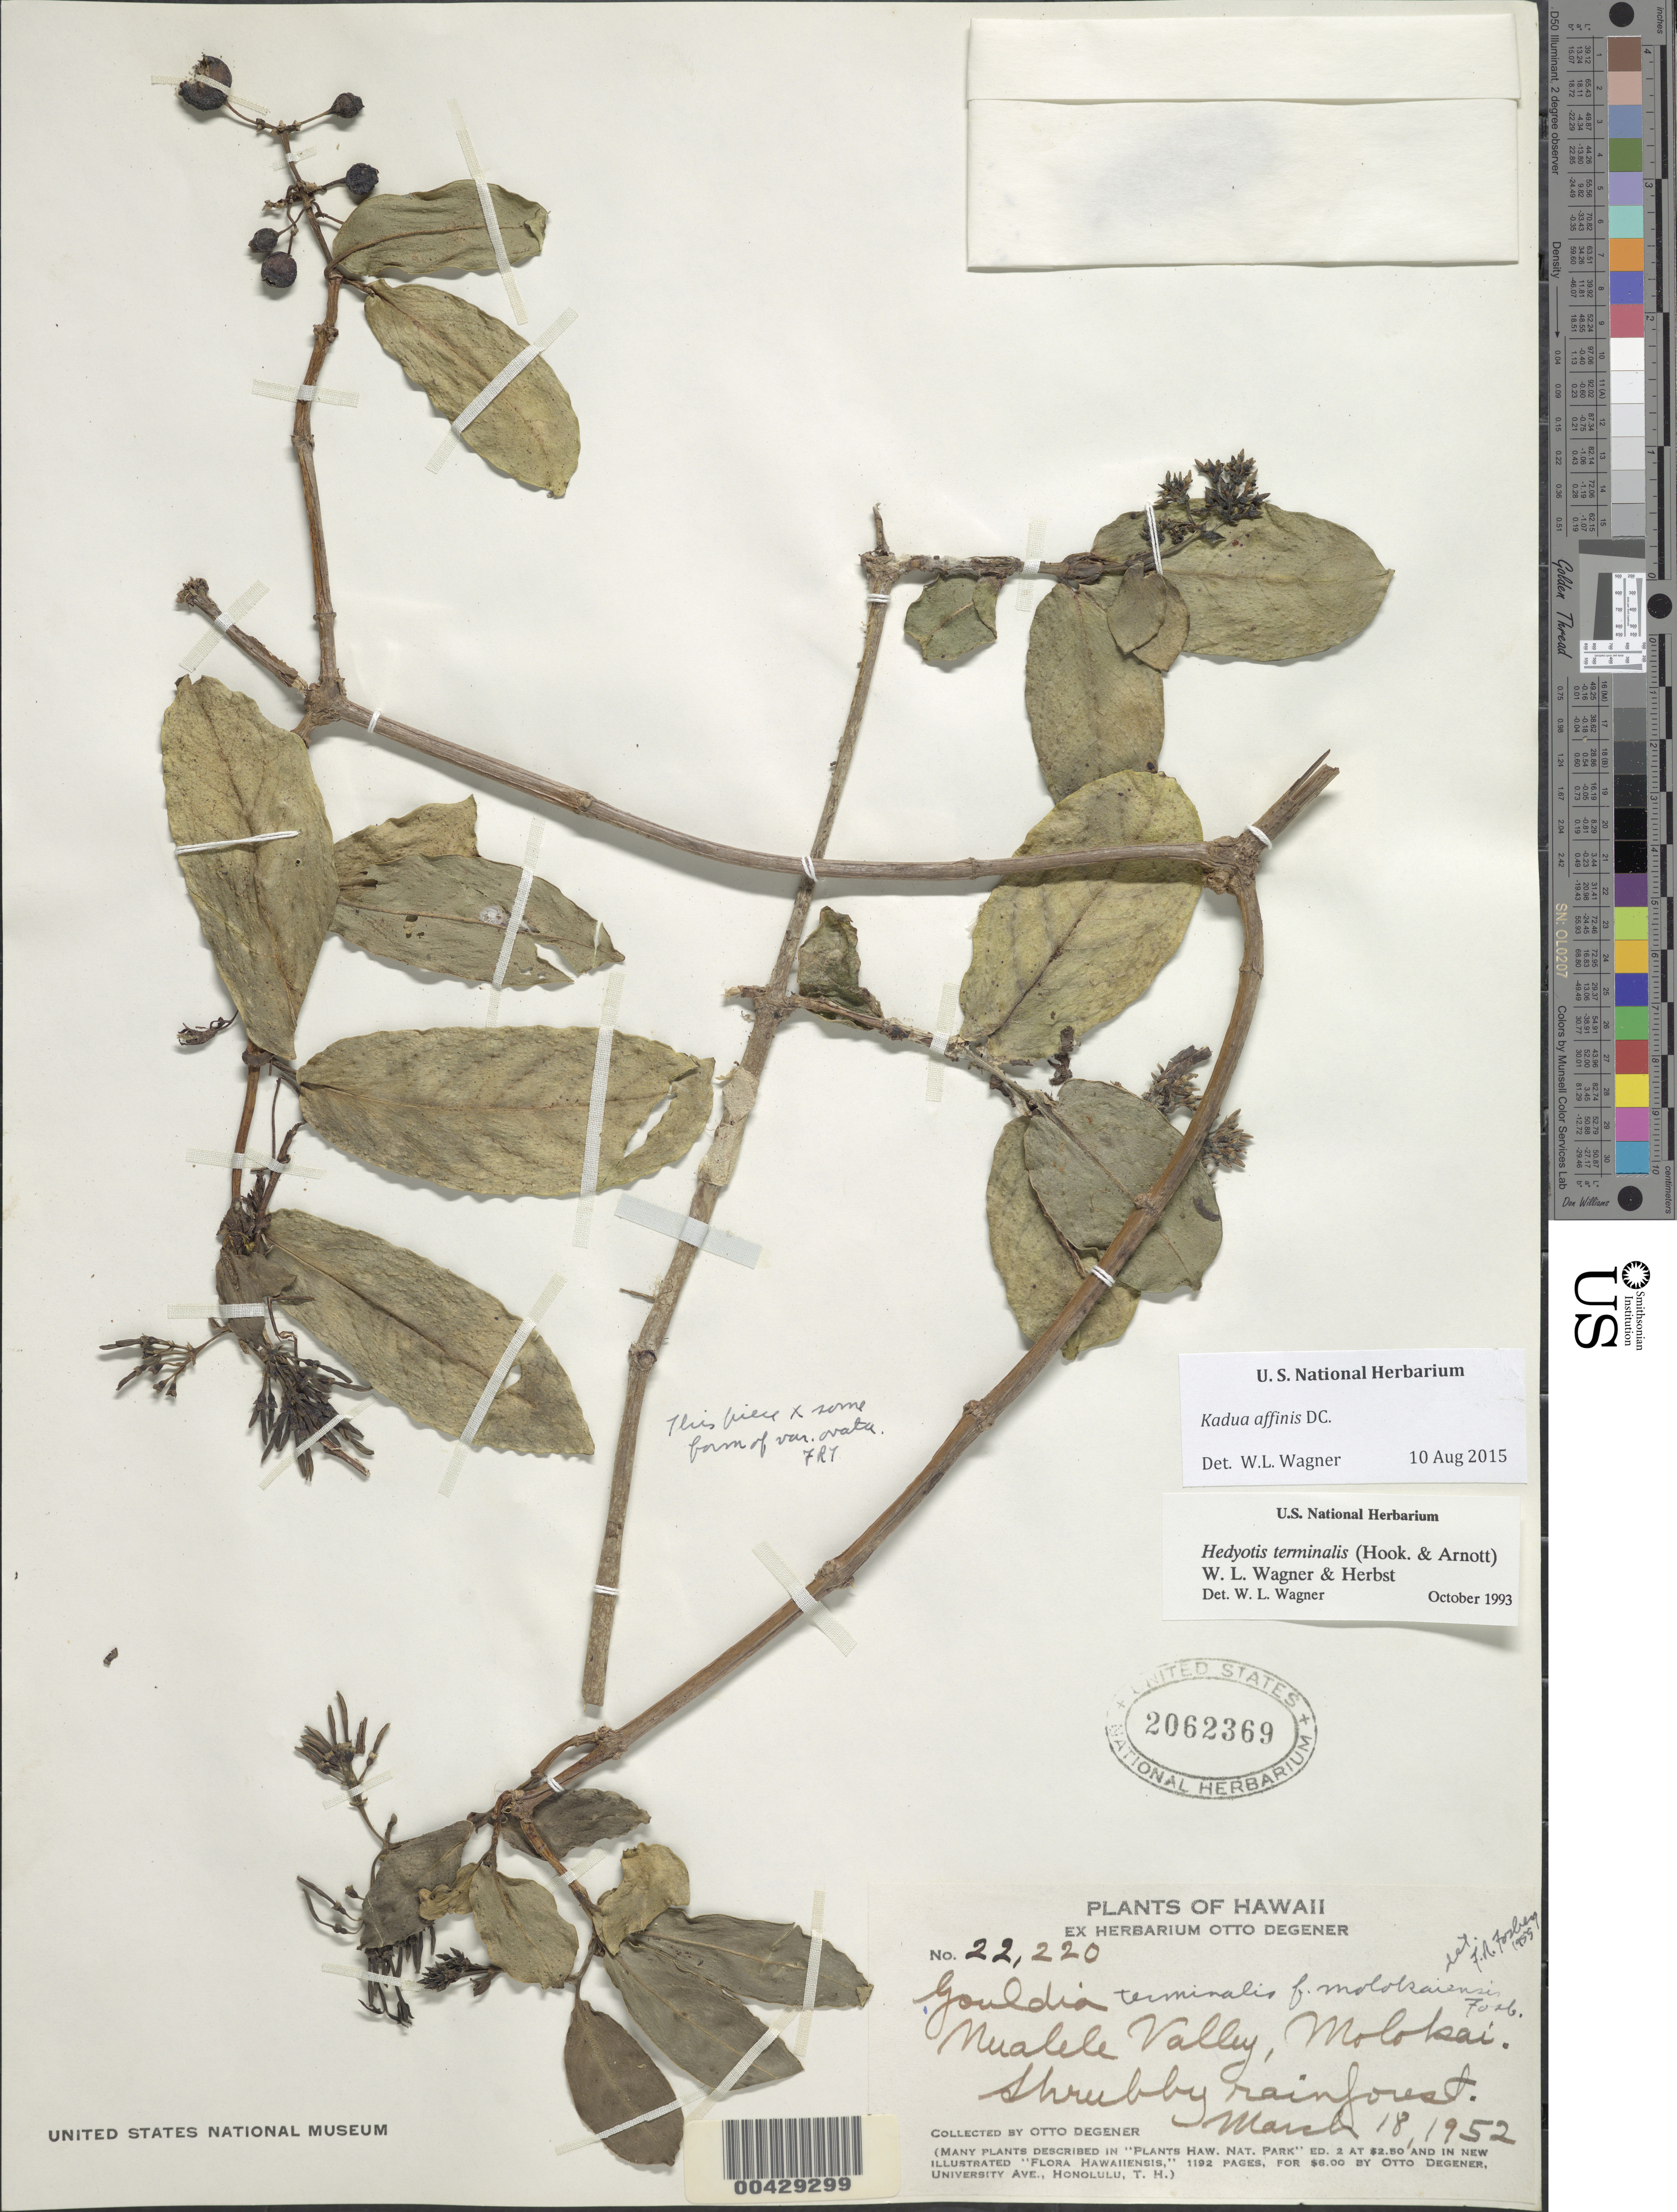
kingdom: Plantae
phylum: Tracheophyta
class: Magnoliopsida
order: Gentianales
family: Rubiaceae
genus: Kadua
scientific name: Kadua affinis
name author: DC.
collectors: O. Degener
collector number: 22220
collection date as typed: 18 Mar 1952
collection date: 1952-03-18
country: United States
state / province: Hawaii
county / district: Maui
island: Moloka'i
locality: Nualele Valley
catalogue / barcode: US 2062369